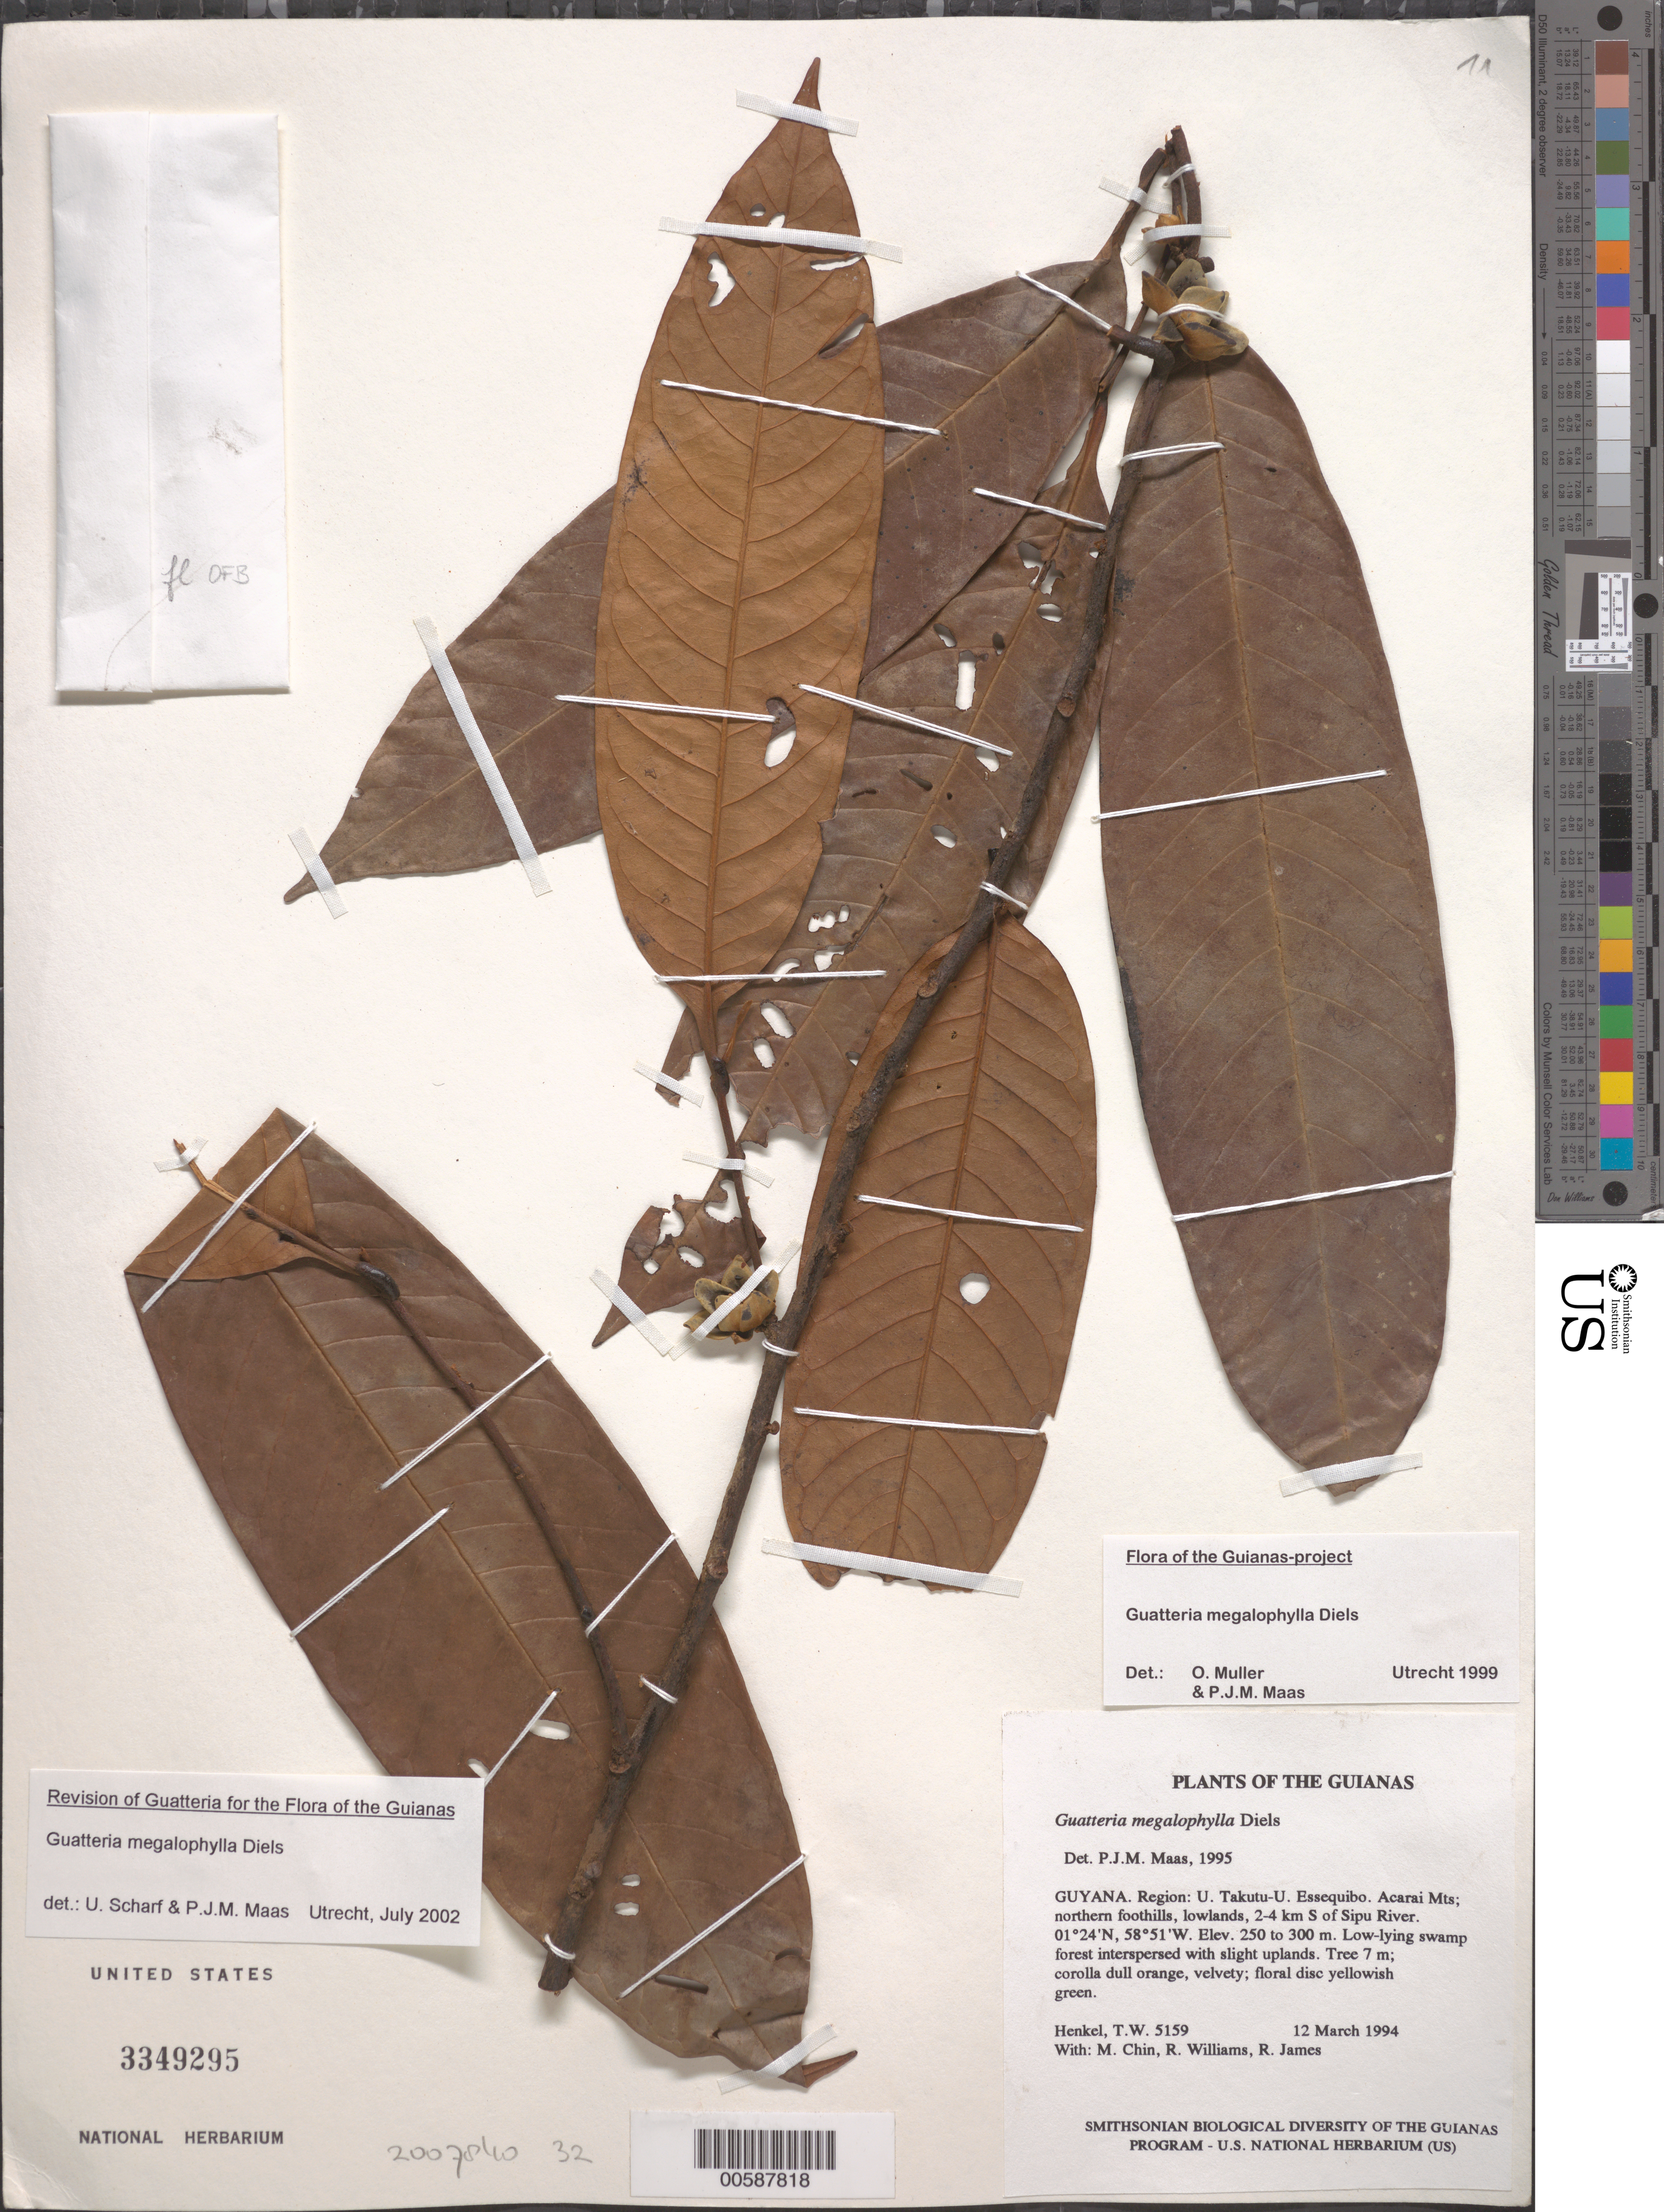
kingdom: Plantae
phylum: Tracheophyta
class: Magnoliopsida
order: Magnoliales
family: Annonaceae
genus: Guatteria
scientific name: Guatteria megalophylla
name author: Diels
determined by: Mueller, O.; Maas, P. J.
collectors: T. Henkel, M. Chin, R. Williams & R. James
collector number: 5159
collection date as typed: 12 March 1994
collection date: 1994-03-12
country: Guyana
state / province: U. Takutu-U. Essequibo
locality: Acarai Mts; northern foothills, lowlands, 2-4 km S of Sipu River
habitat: Low-lying swamp forest interspersed with slight uplands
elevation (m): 250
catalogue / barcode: US 3349295